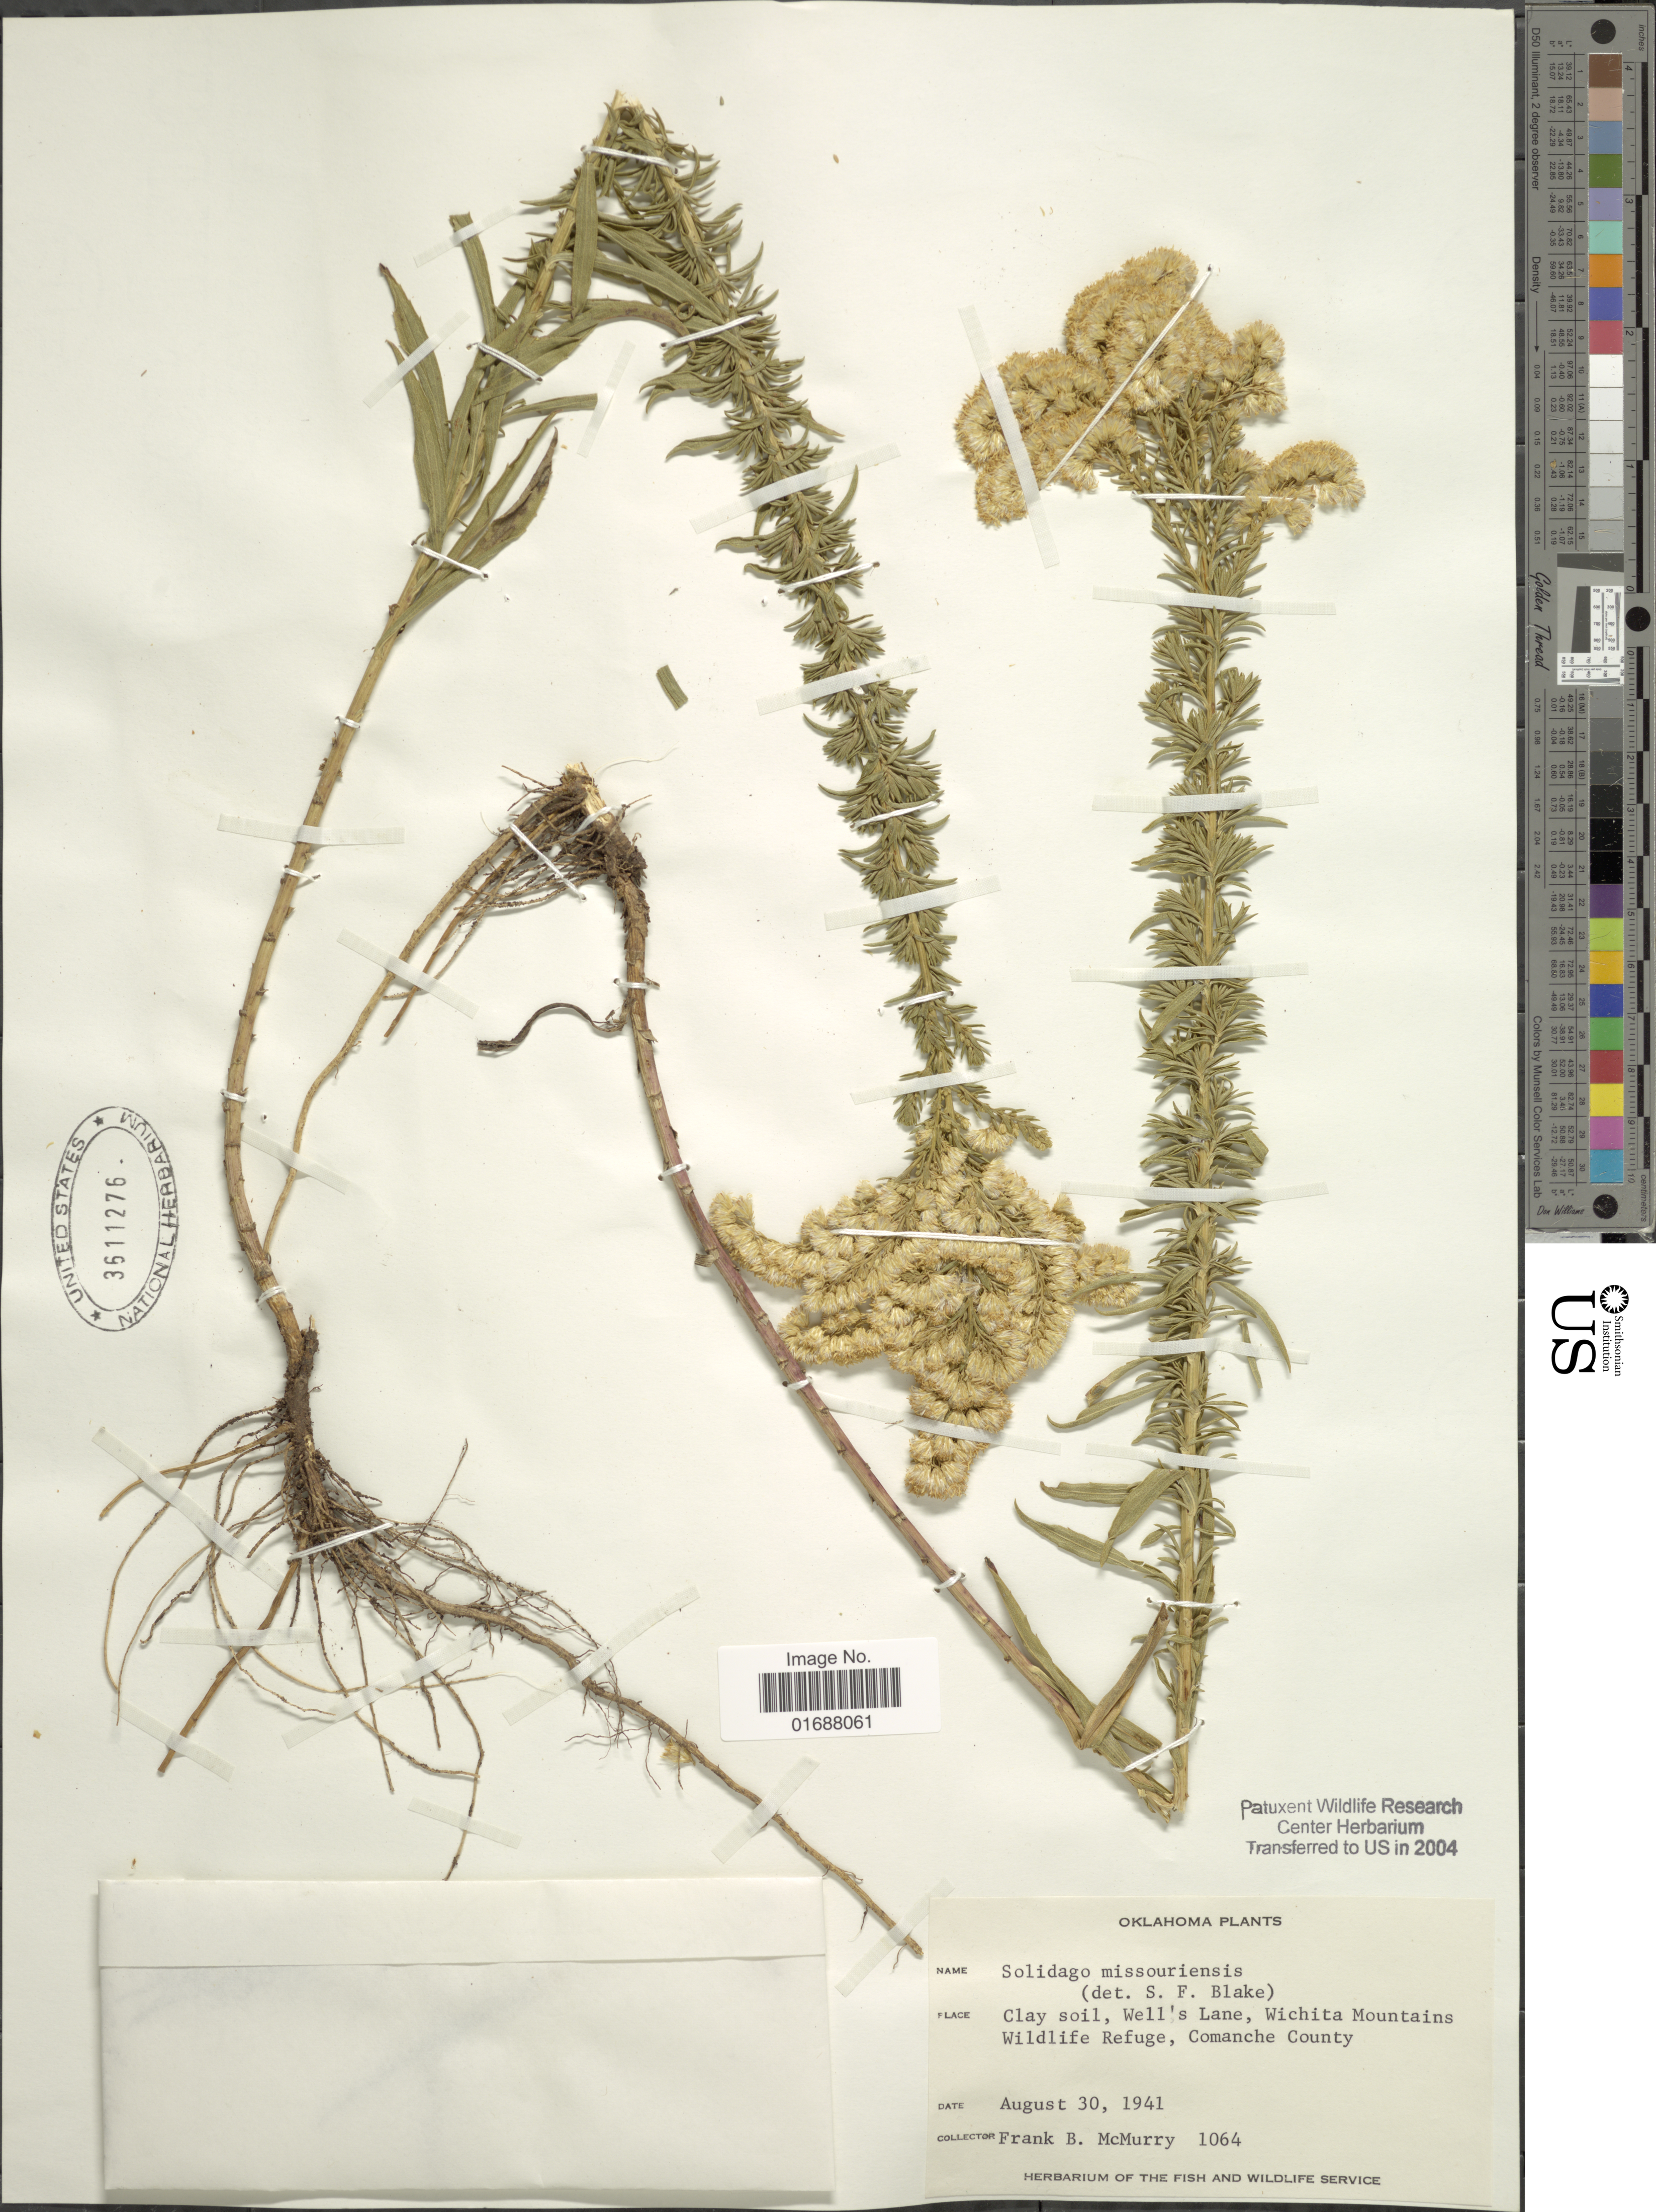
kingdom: Plantae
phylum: Tracheophyta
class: Magnoliopsida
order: Asterales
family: Asteraceae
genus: Solidago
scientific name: Solidago missouriensis var. fasciculata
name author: Holz.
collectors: F. B. McMurry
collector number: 1064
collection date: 1941-08-30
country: United States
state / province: Oklahoma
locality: Well's Lane, Wichita Mountains, Wilfdlife Refuge, Comanche County.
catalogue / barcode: US 3611276